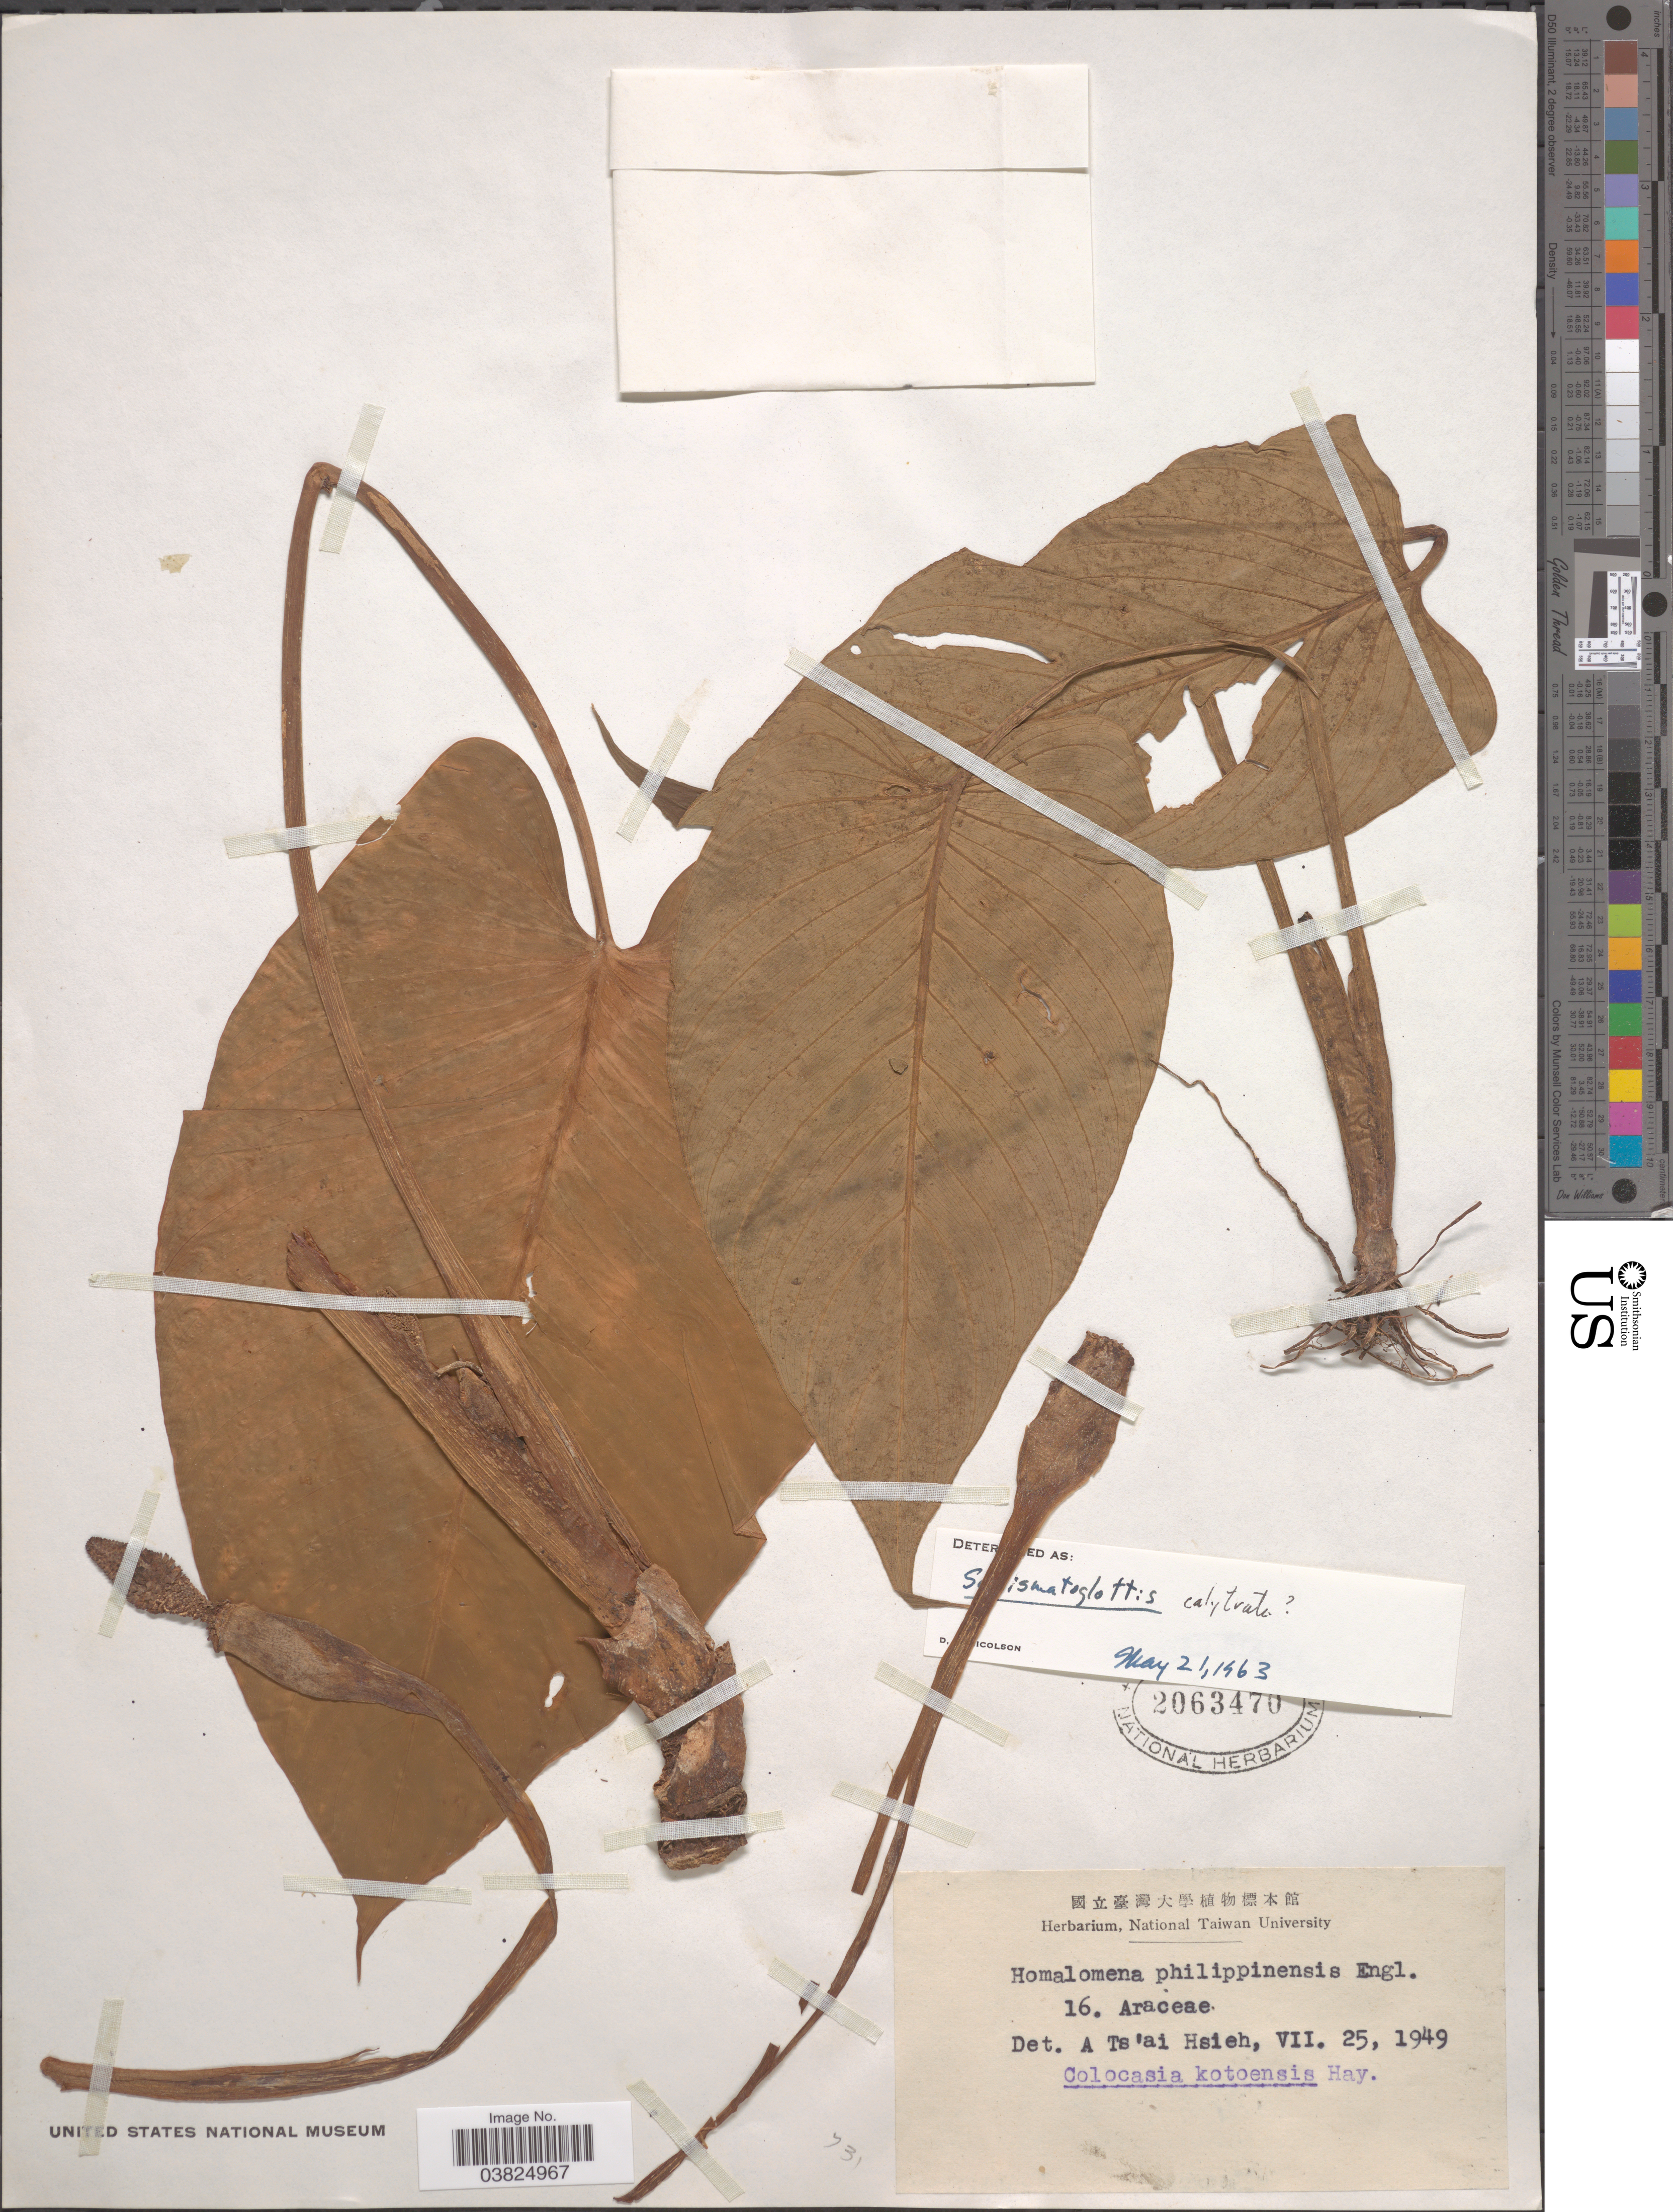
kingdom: Plantae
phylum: Tracheophyta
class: Liliopsida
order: Alismatales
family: Araceae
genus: Schismatoglottis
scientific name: Schismatoglottis calyptrata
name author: Zoll. & Moritzi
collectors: National Taiwan University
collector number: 16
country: Taiwan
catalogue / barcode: US 2063470